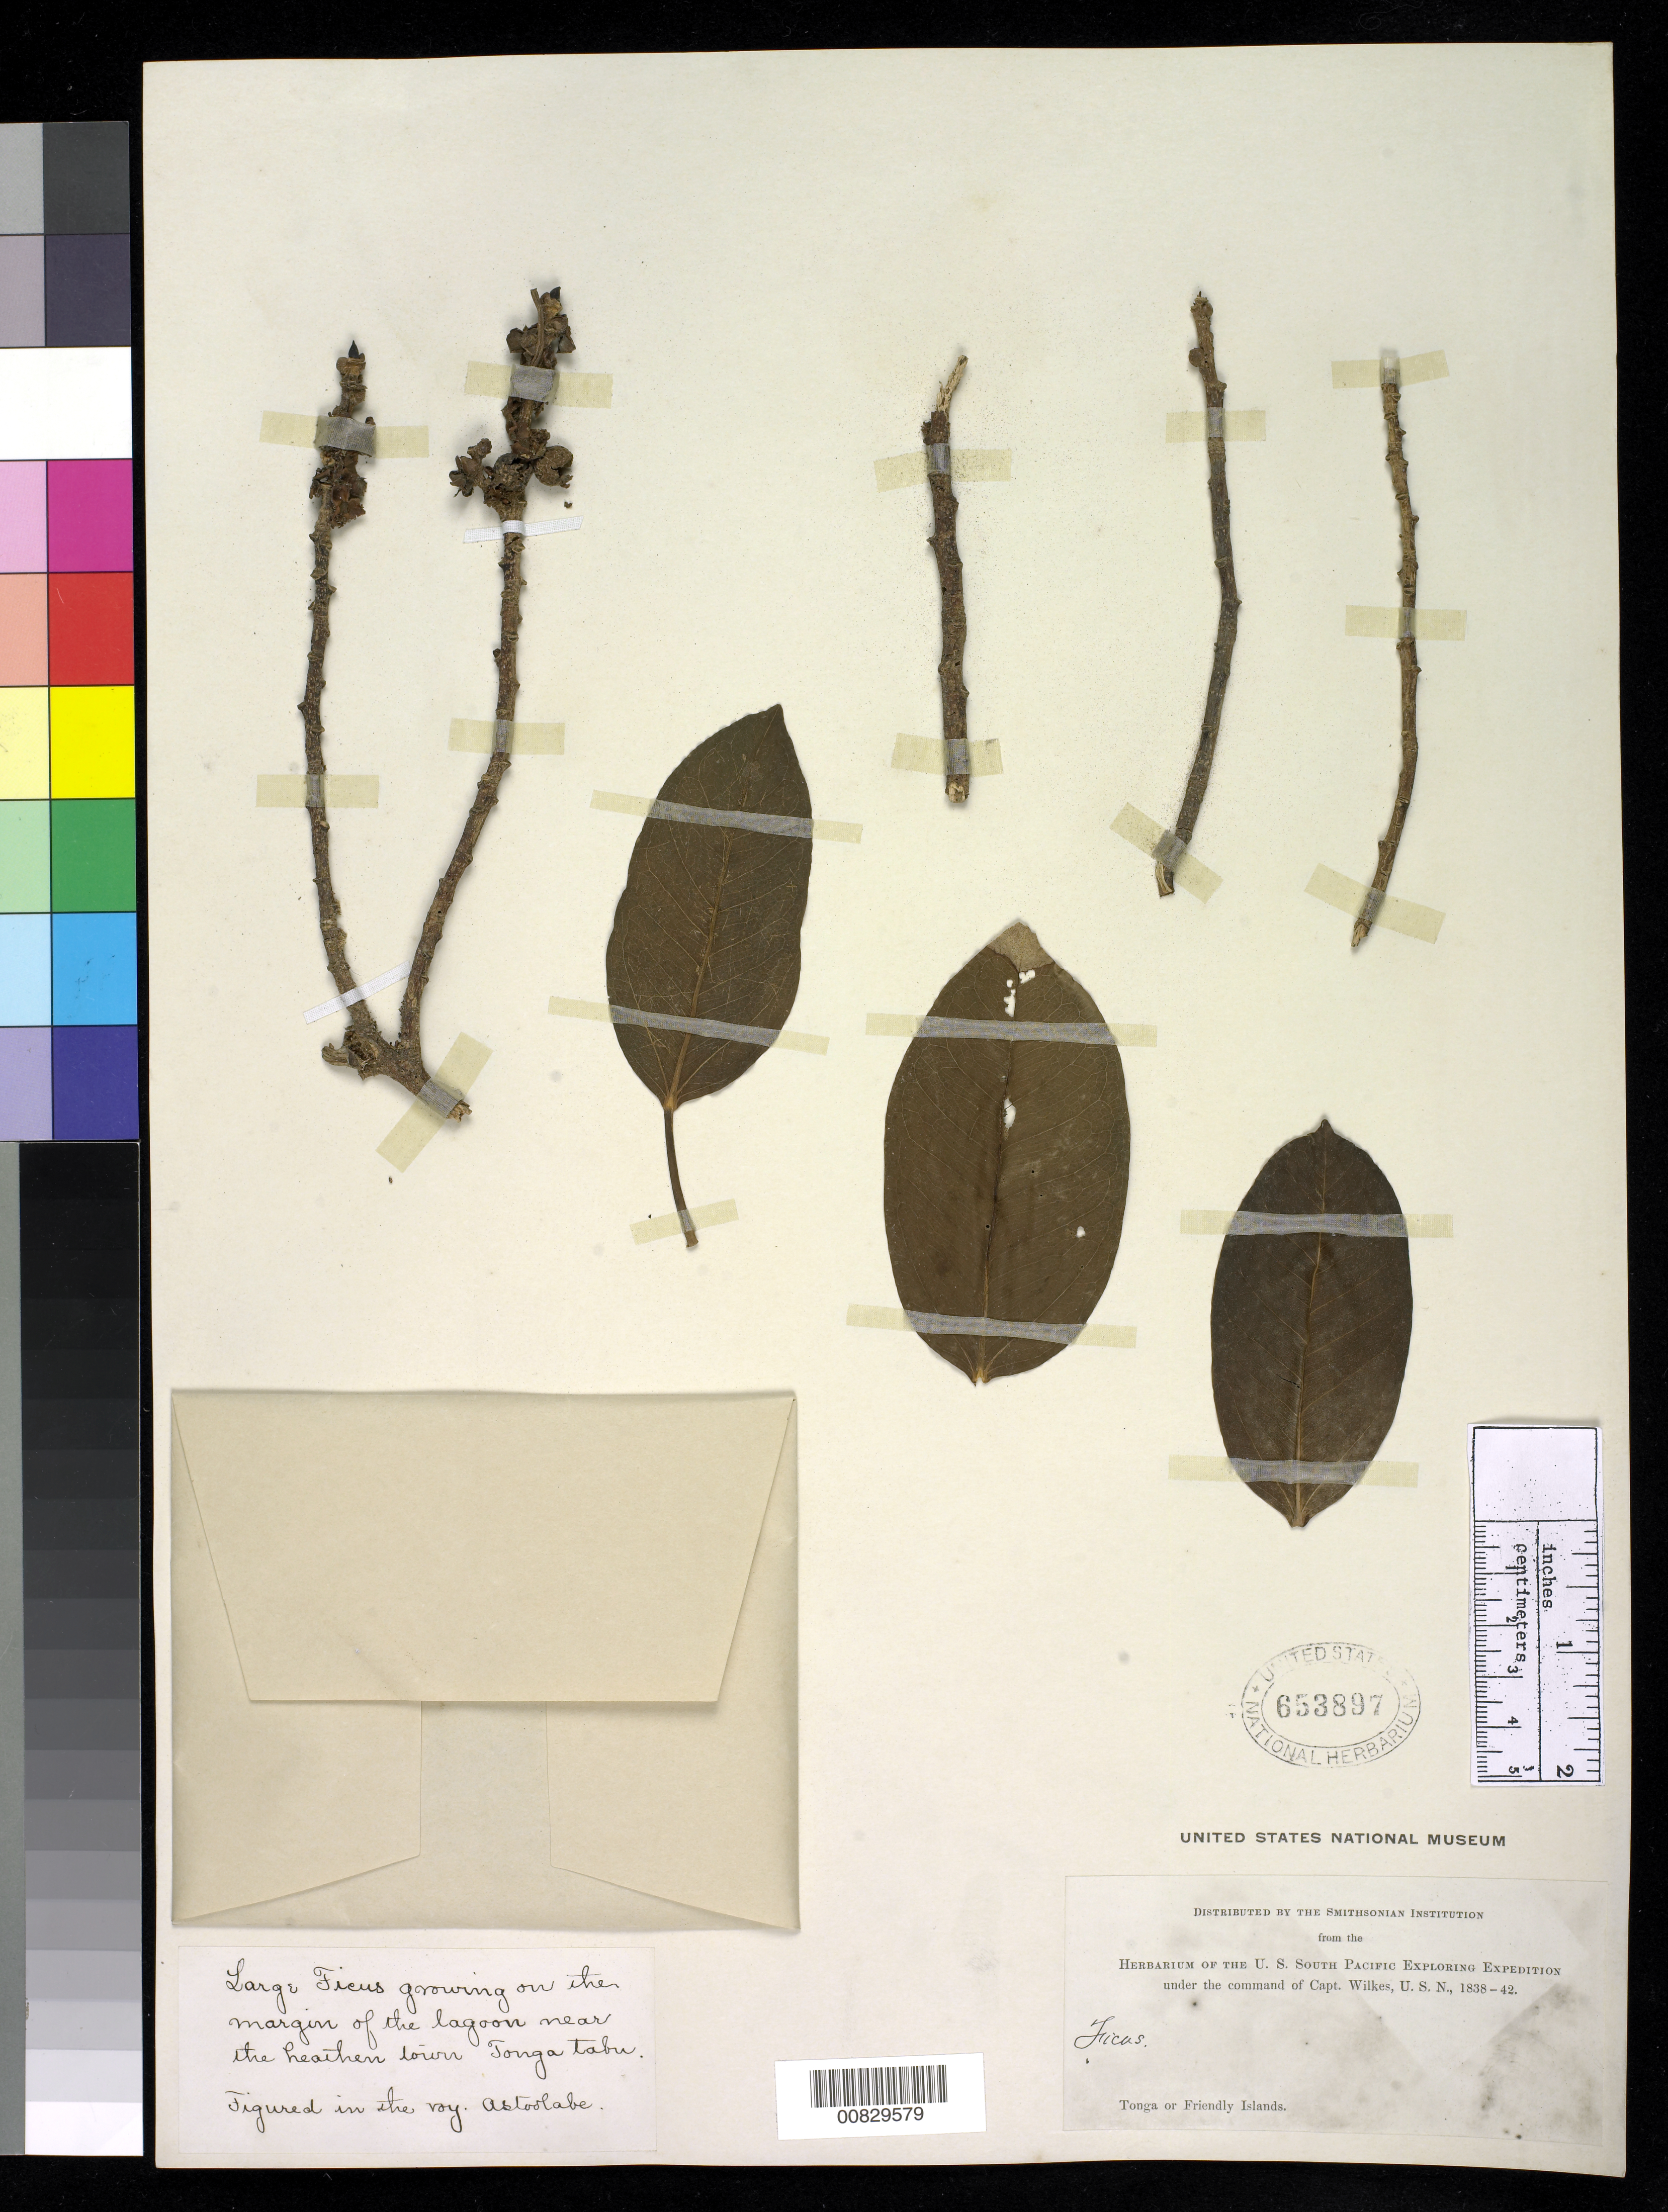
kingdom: Plantae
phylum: Tracheophyta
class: Magnoliopsida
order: Rosales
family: Moraceae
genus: Ficus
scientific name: Ficus prolixa var. prolixa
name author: G. Forst.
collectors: Wilkes Explor. Exped.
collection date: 1838/1842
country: Tonga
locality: Tonga or Friendly Islands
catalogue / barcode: US 653897